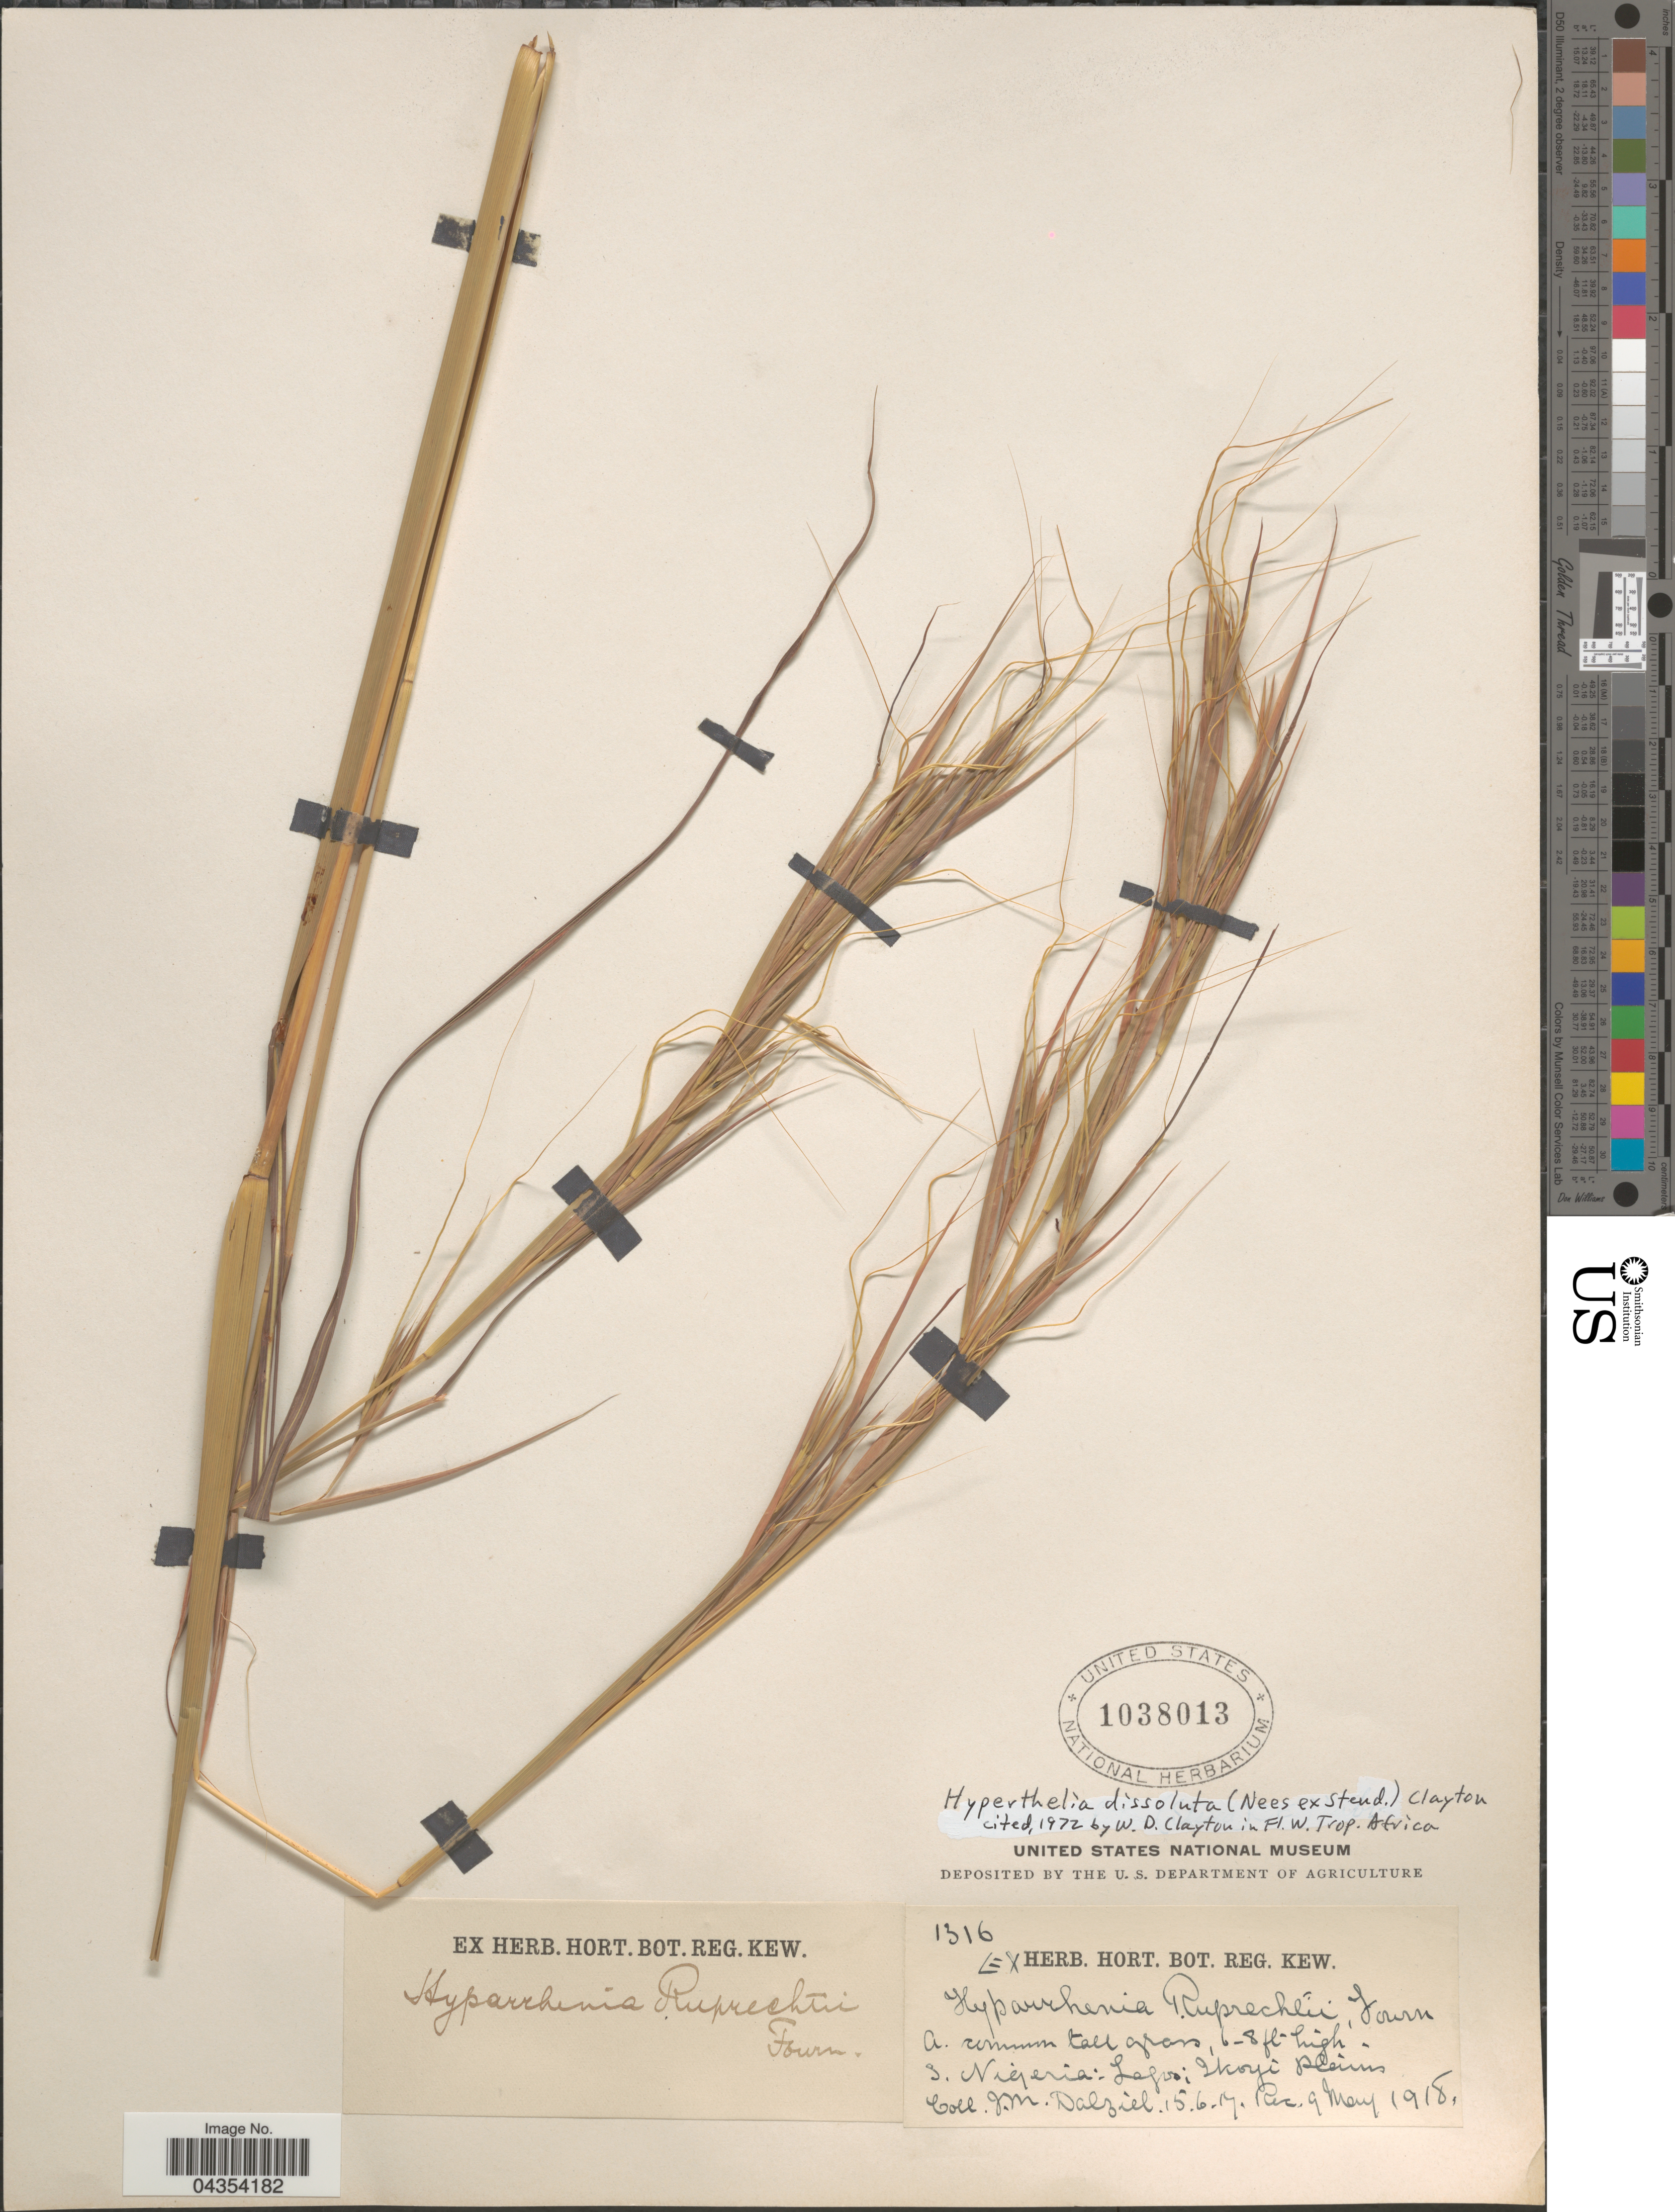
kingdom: Plantae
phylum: Tracheophyta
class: Liliopsida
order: Poales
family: Poaceae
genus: Hyperthelia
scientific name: Hyperthelia dissoluta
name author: (Nees ex Steud.) Clayton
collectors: J. Dalziel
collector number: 1316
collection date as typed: Transcribed d/m/y: 15/6/19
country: Nigeria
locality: S. Nigeria: Lagos: Ikoyi Plains.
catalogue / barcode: US 1038013